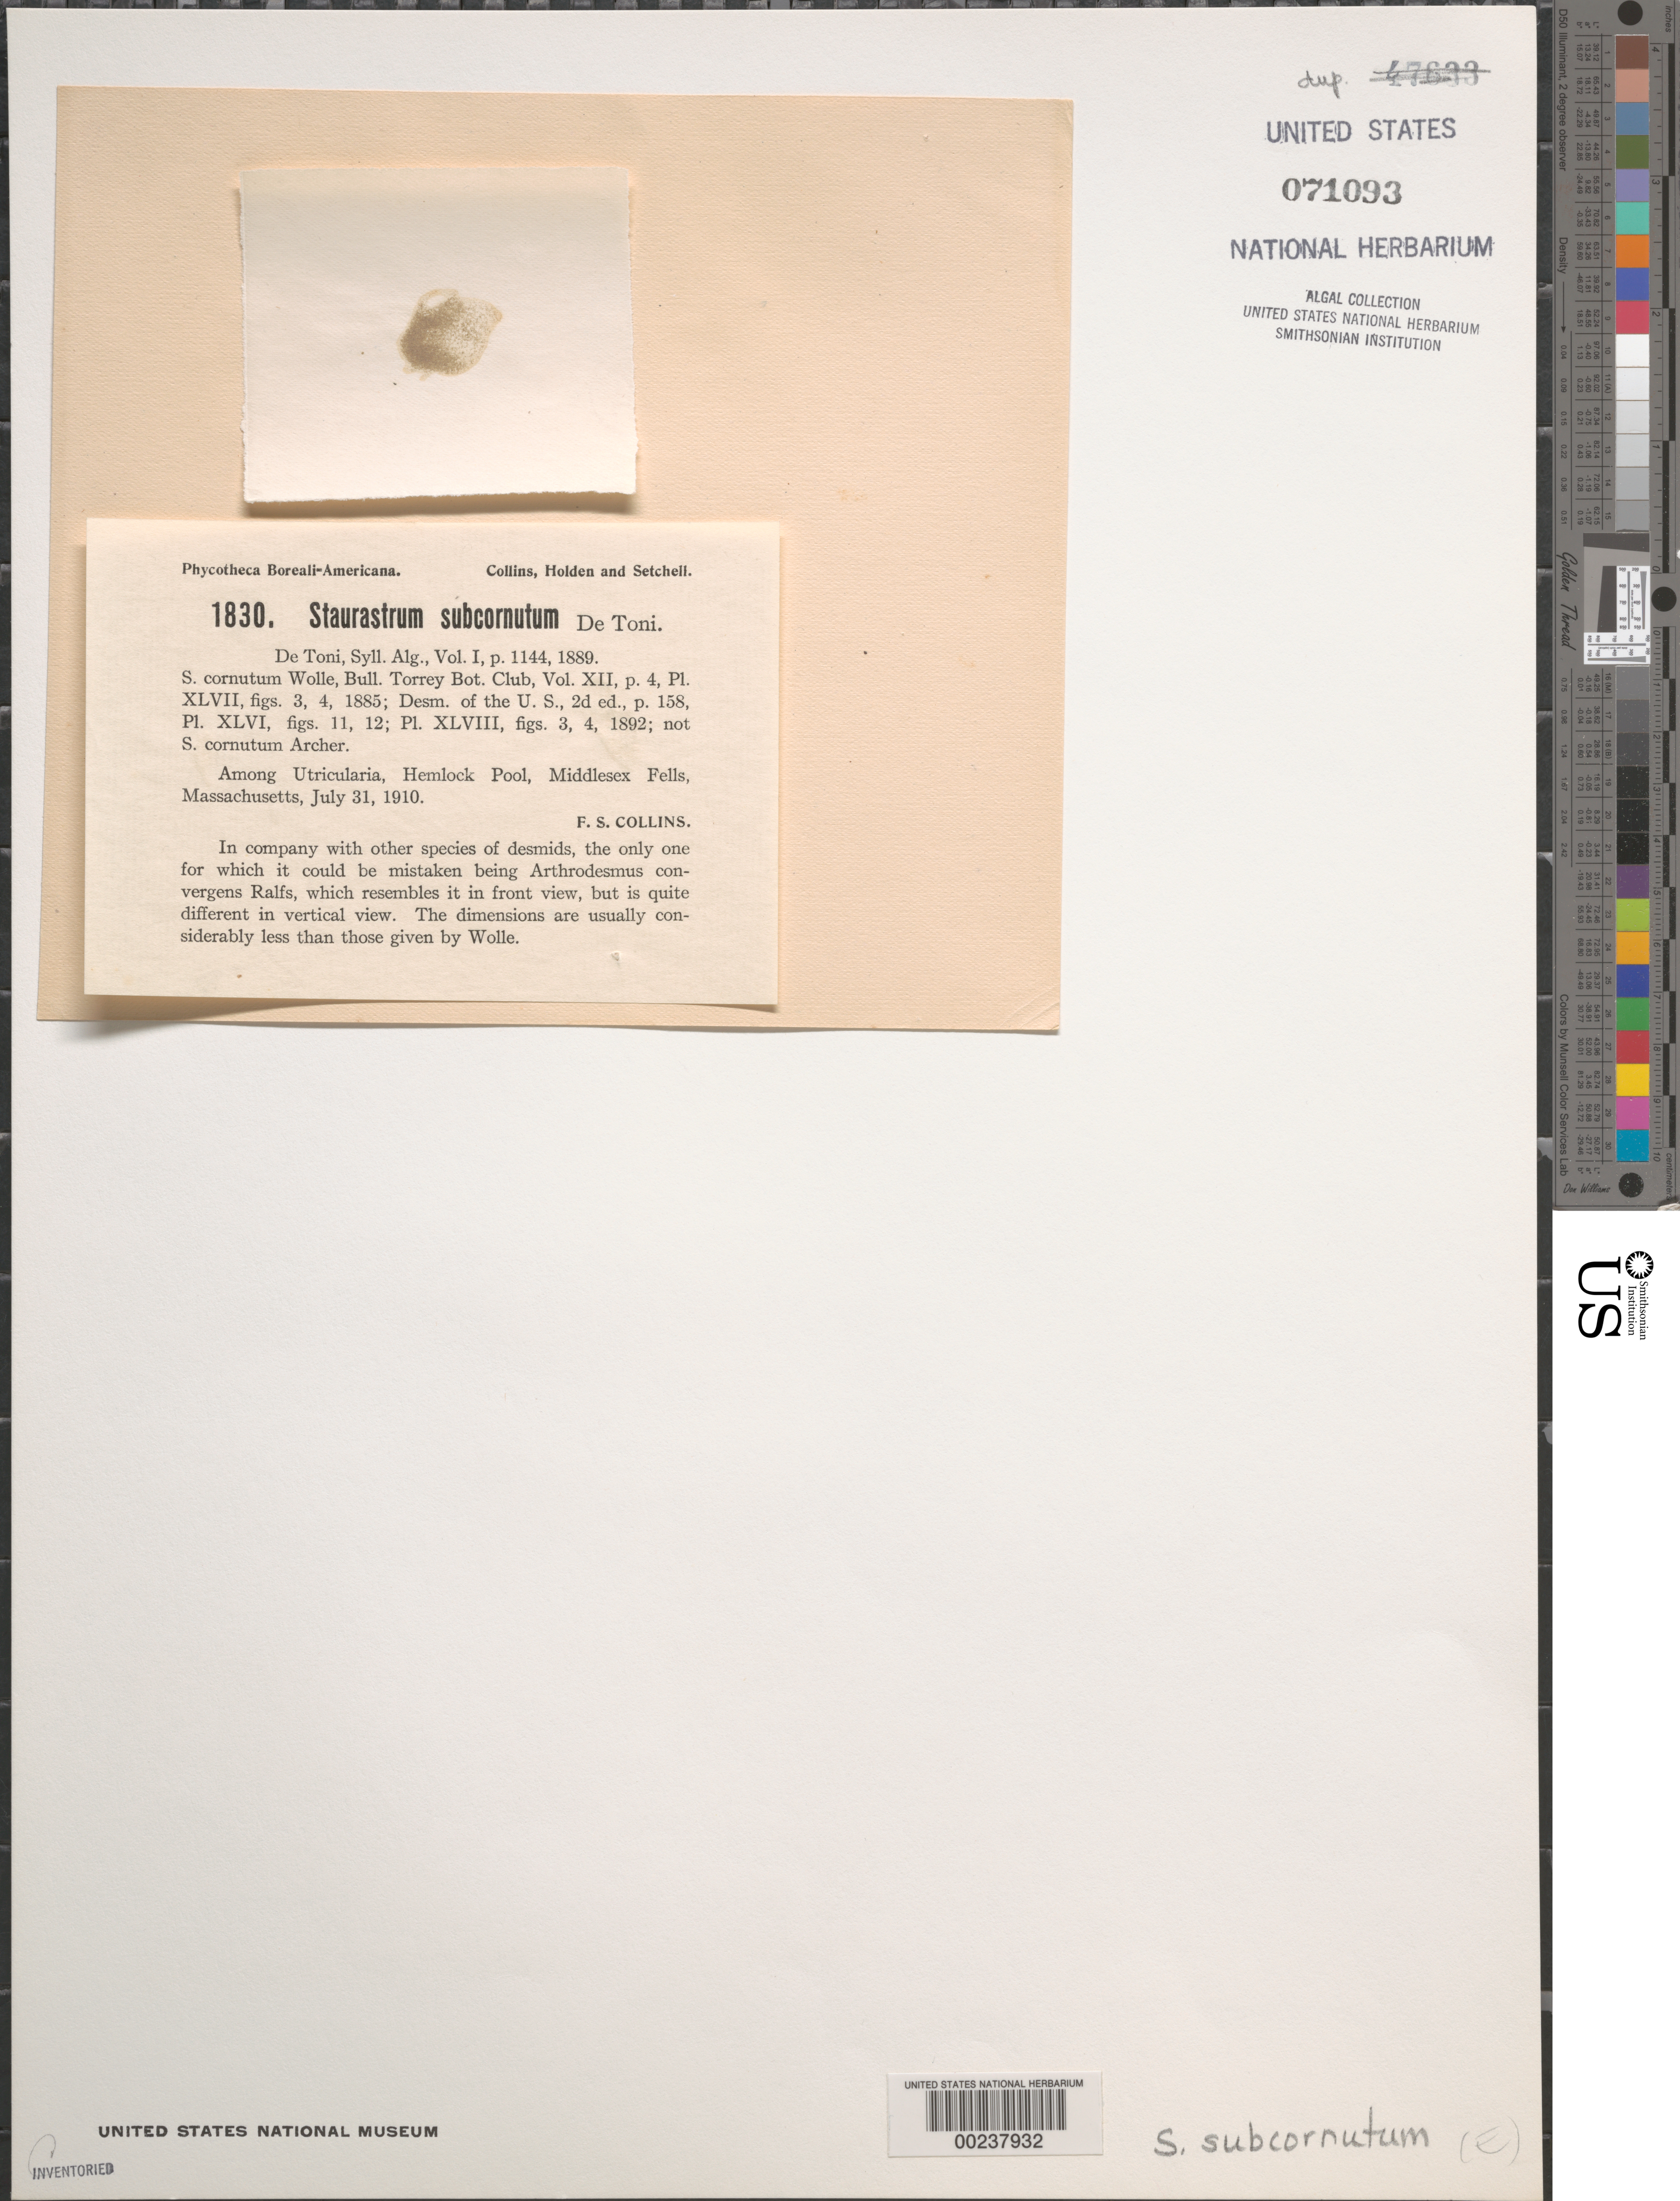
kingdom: Plantae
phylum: Charophyta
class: Zygnematophyceae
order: Zygnematales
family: Desmidiaceae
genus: Staurastrum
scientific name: Staurastrum subcornutum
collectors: F. Collins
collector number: PB-A 1830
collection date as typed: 31 Jul 1910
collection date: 1910-07-31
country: United States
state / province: Massachusetts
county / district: Middlesex County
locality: Middlesex Fells, Hemlock Pool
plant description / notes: Collins, Holden & Setchell, Phycotheca Boreali-Americana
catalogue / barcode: US 71093